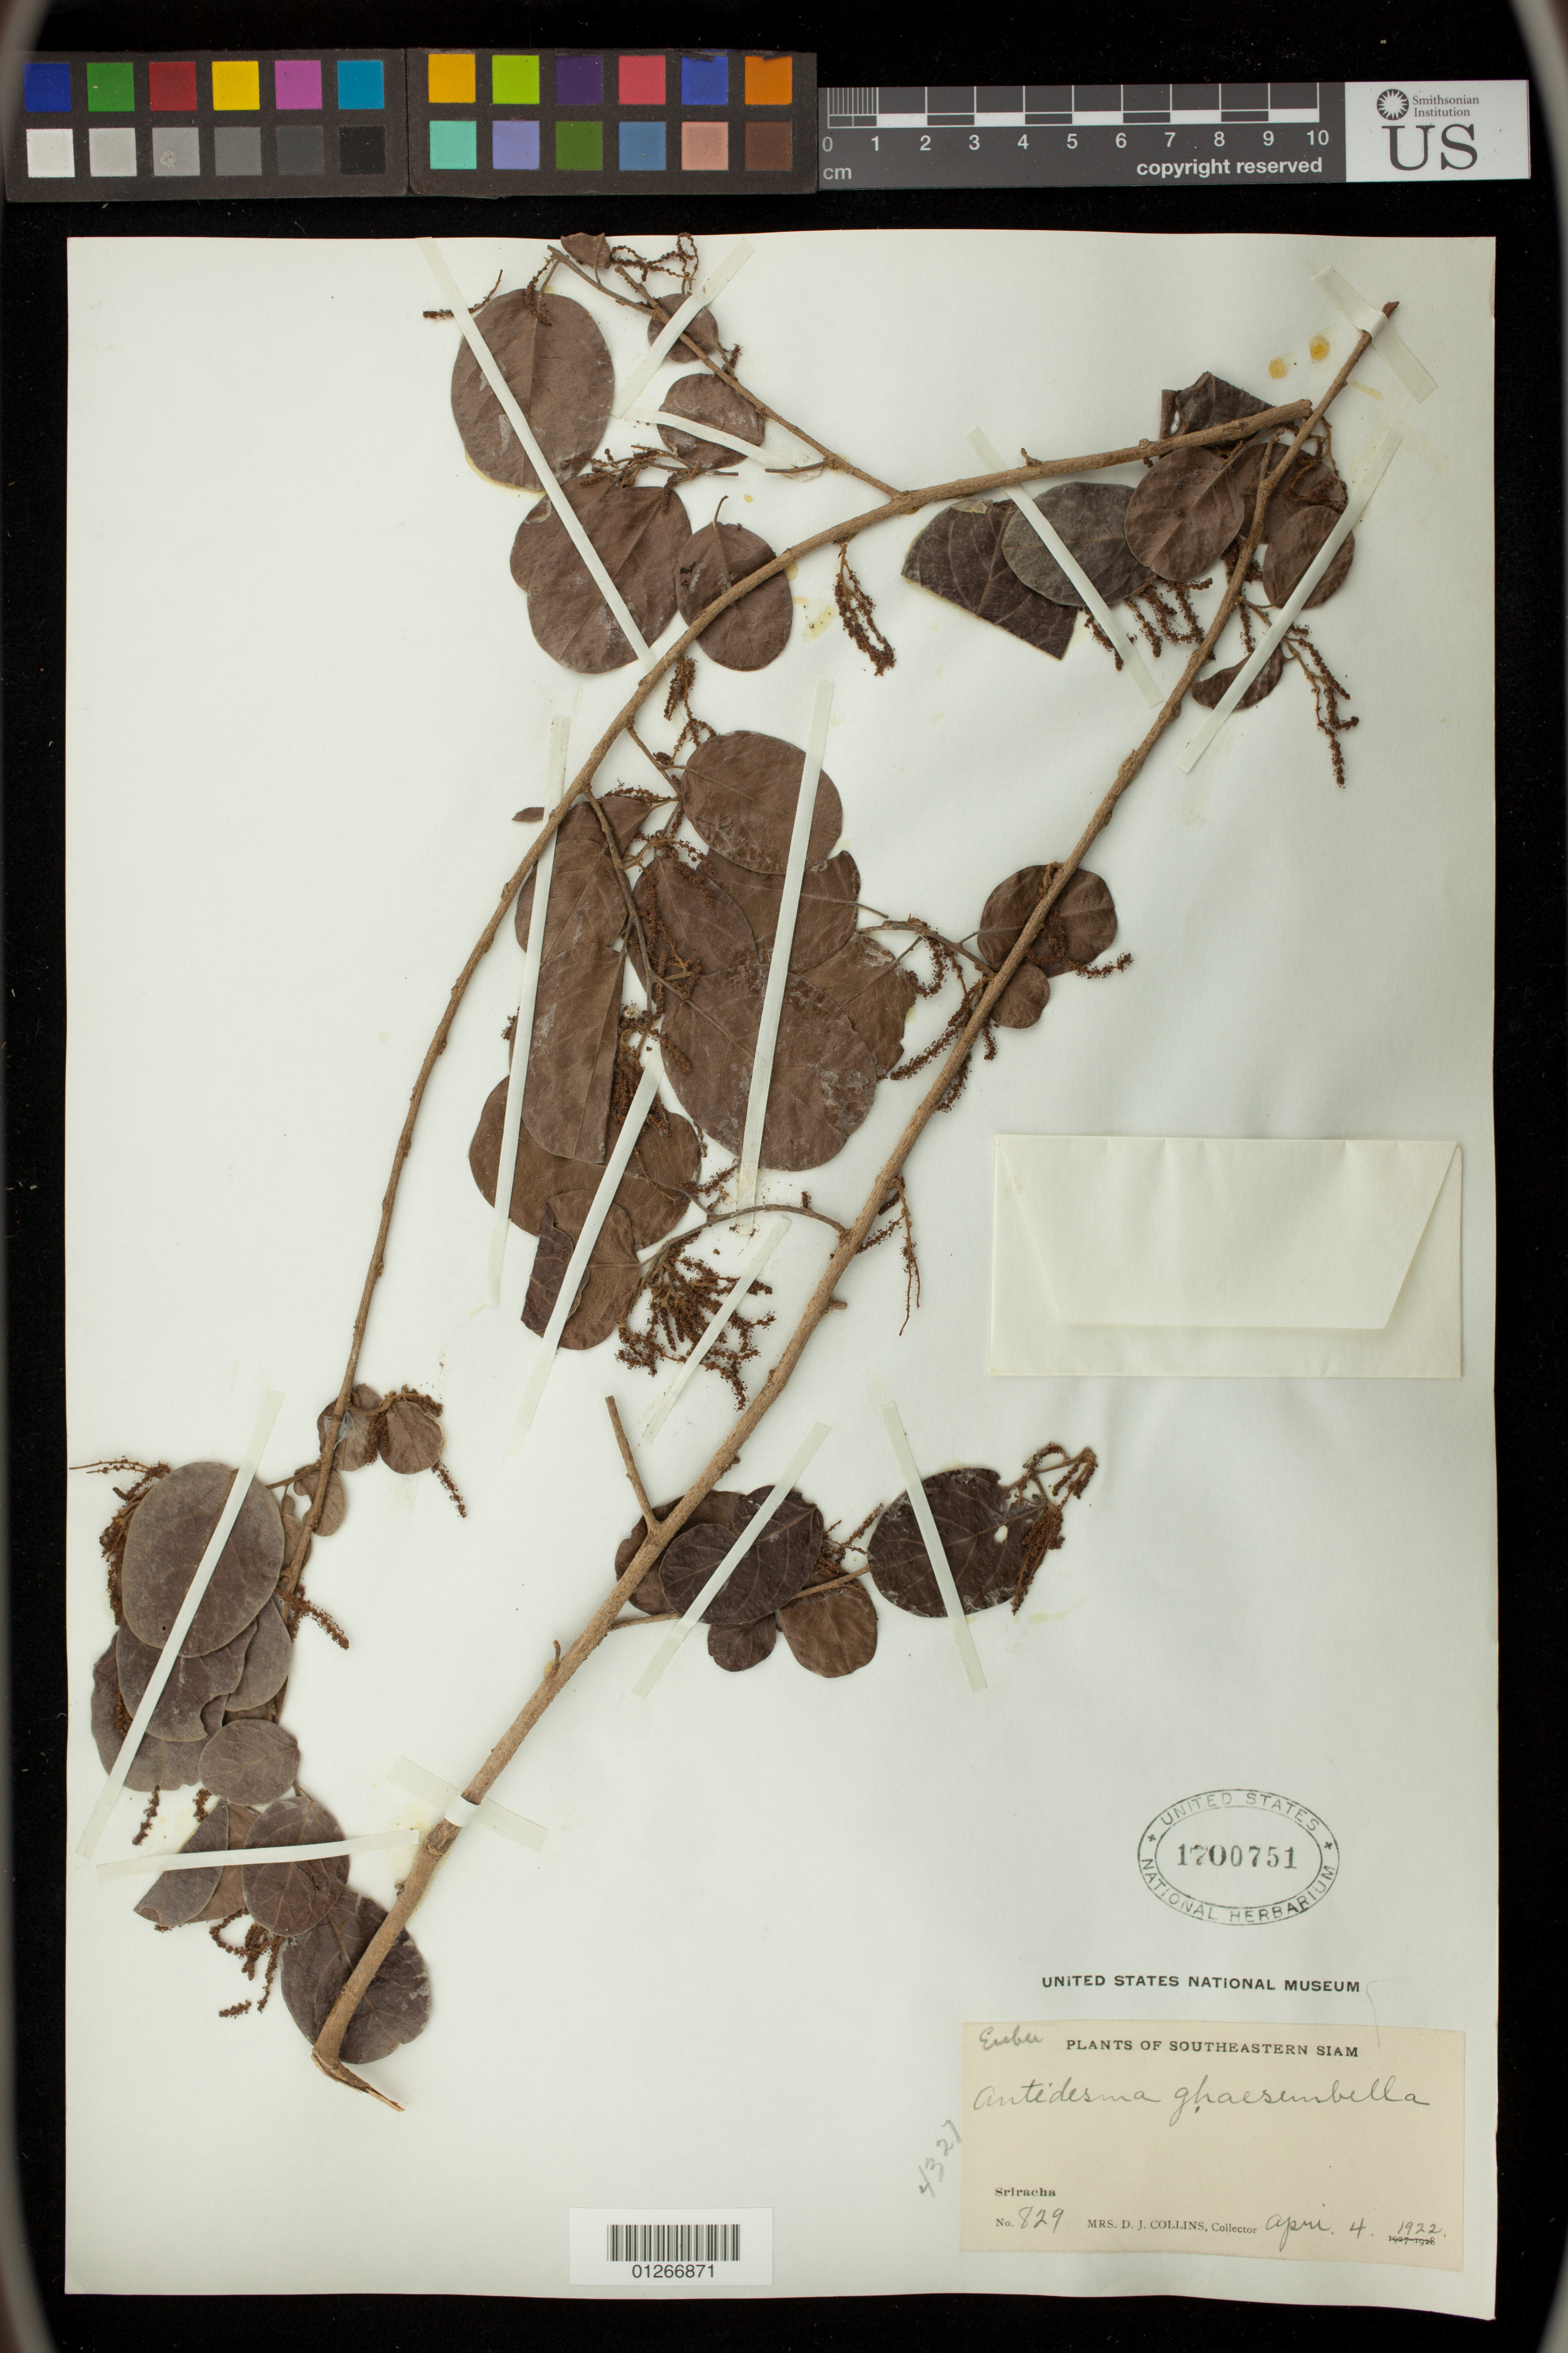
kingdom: Plantae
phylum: Tracheophyta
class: Magnoliopsida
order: Malpighiales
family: Phyllanthaceae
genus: Antidesma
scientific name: Antidesma ghaesembilla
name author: Gaertn.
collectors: Mrs. D. J. Collins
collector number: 829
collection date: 1922-04-04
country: Thailand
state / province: Chon Buri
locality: Sriracha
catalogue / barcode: US 1700751